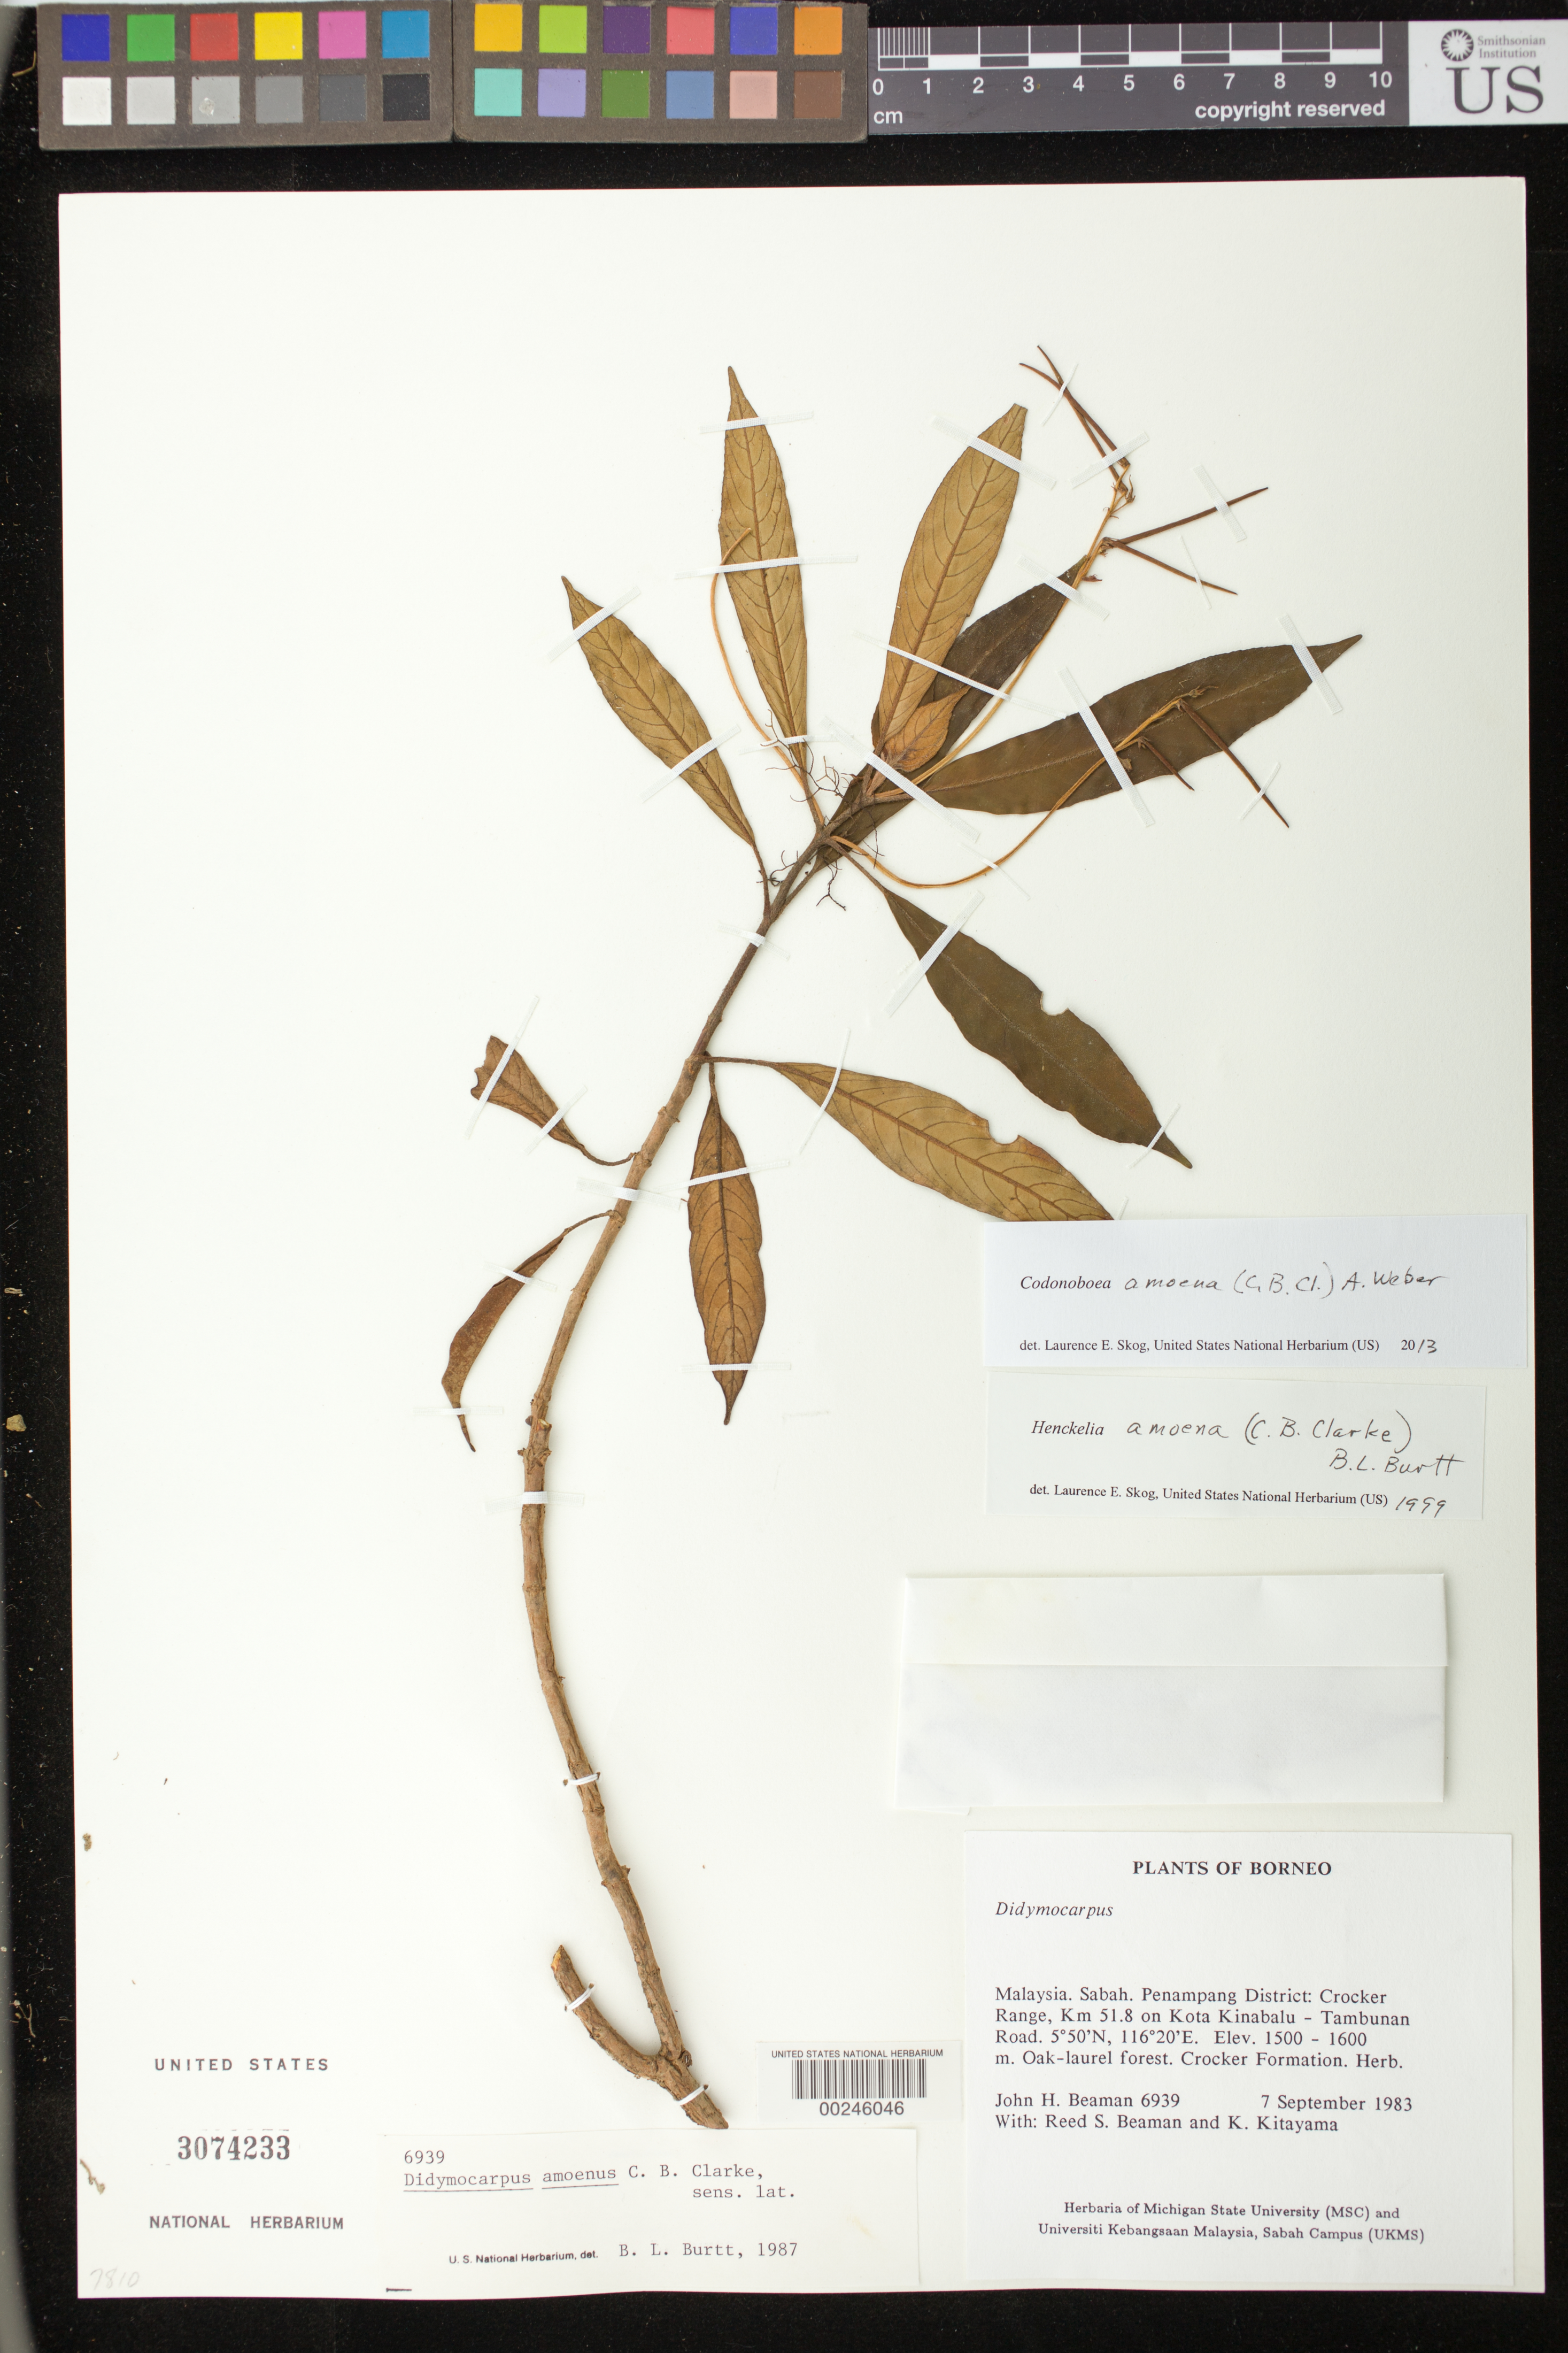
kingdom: Plantae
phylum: Tracheophyta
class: Magnoliopsida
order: Lamiales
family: Gesneriaceae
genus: Codonoboea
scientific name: Codonoboea amoena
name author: (C.B. Clarke) A. Weber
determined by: Skog, Laurence E.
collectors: J. H. Beaman, R. S. Beaman & K. Kitayama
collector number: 6939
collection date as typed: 07 Sep 1983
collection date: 1983-09-07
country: Malaysia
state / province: Sabah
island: Borneo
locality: Penampang dist, crocker range, km 51.8 on kota kinabalu - tambunan road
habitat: Oak-laurel forest, crocker formation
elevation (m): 1500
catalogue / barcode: US 3074233